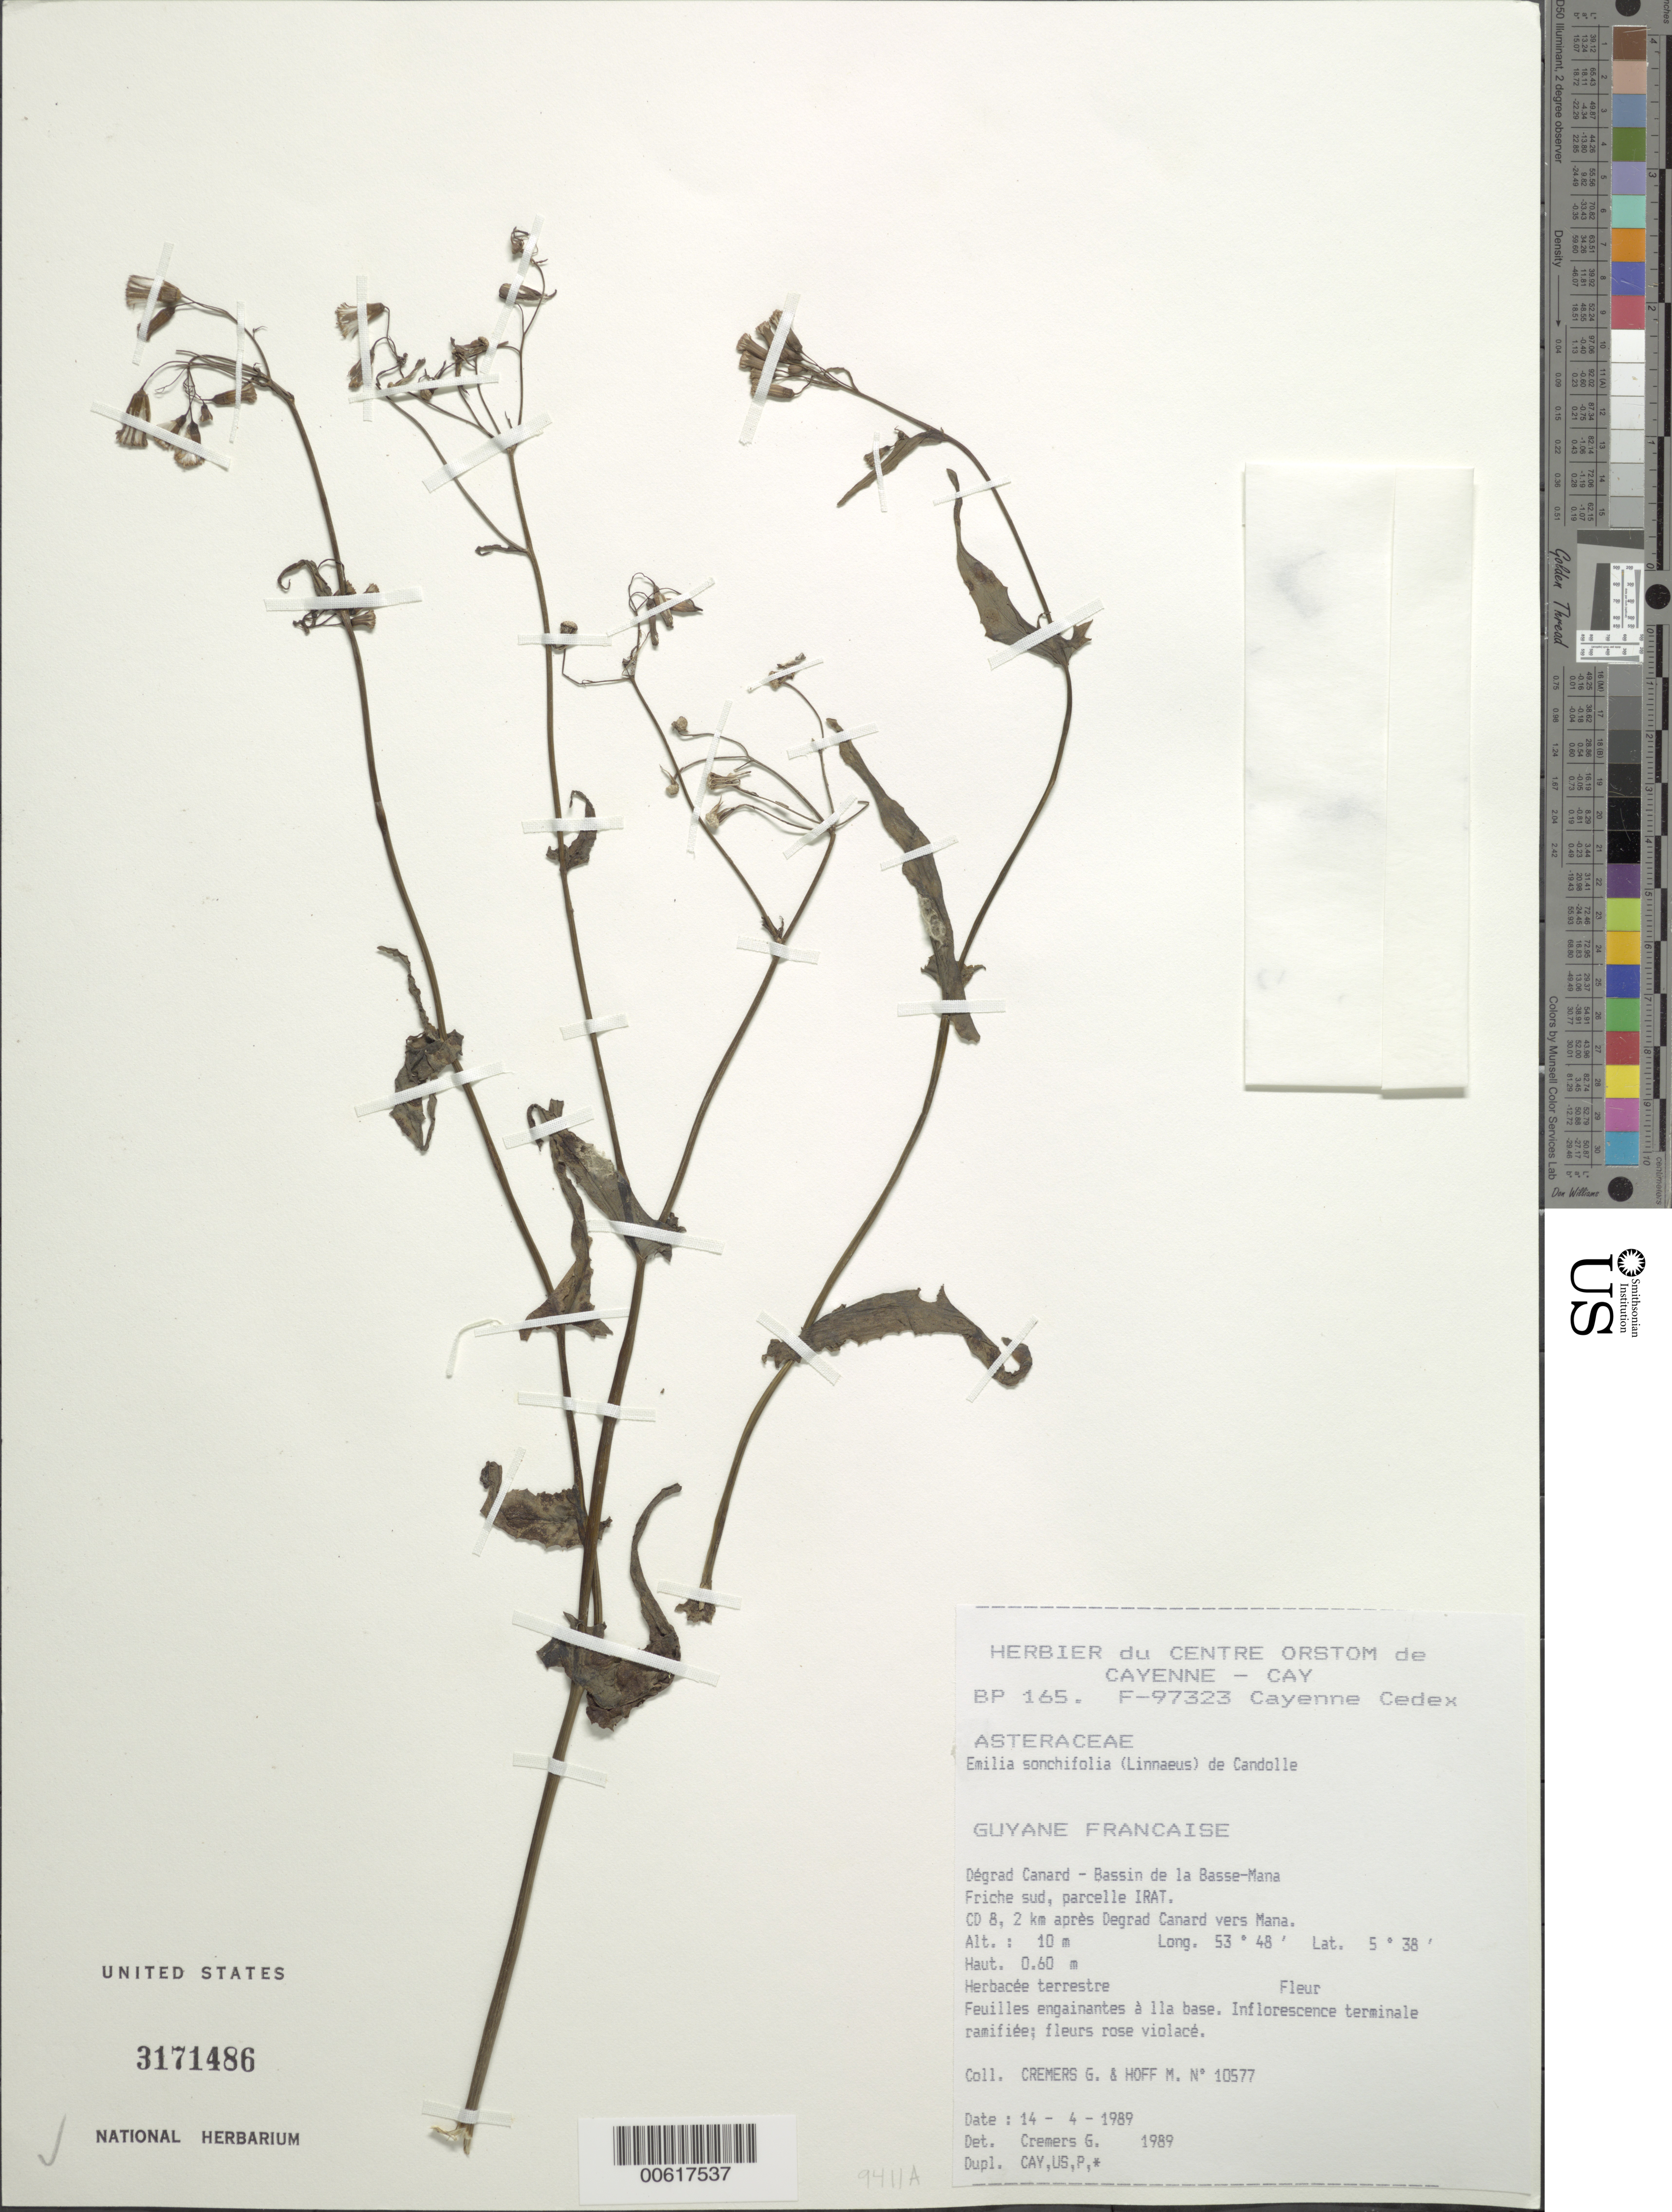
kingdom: Plantae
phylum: Tracheophyta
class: Magnoliopsida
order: Asterales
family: Asteraceae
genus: Emilia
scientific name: Emilia sonchifolia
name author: (L.) DC.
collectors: G. Cremers & M. Hoff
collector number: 10577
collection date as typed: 14-Apr-89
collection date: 1989-04-14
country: French Guiana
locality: Dégrad Canard, Bassin de la Basse-Mana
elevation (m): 10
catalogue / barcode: US 3171486